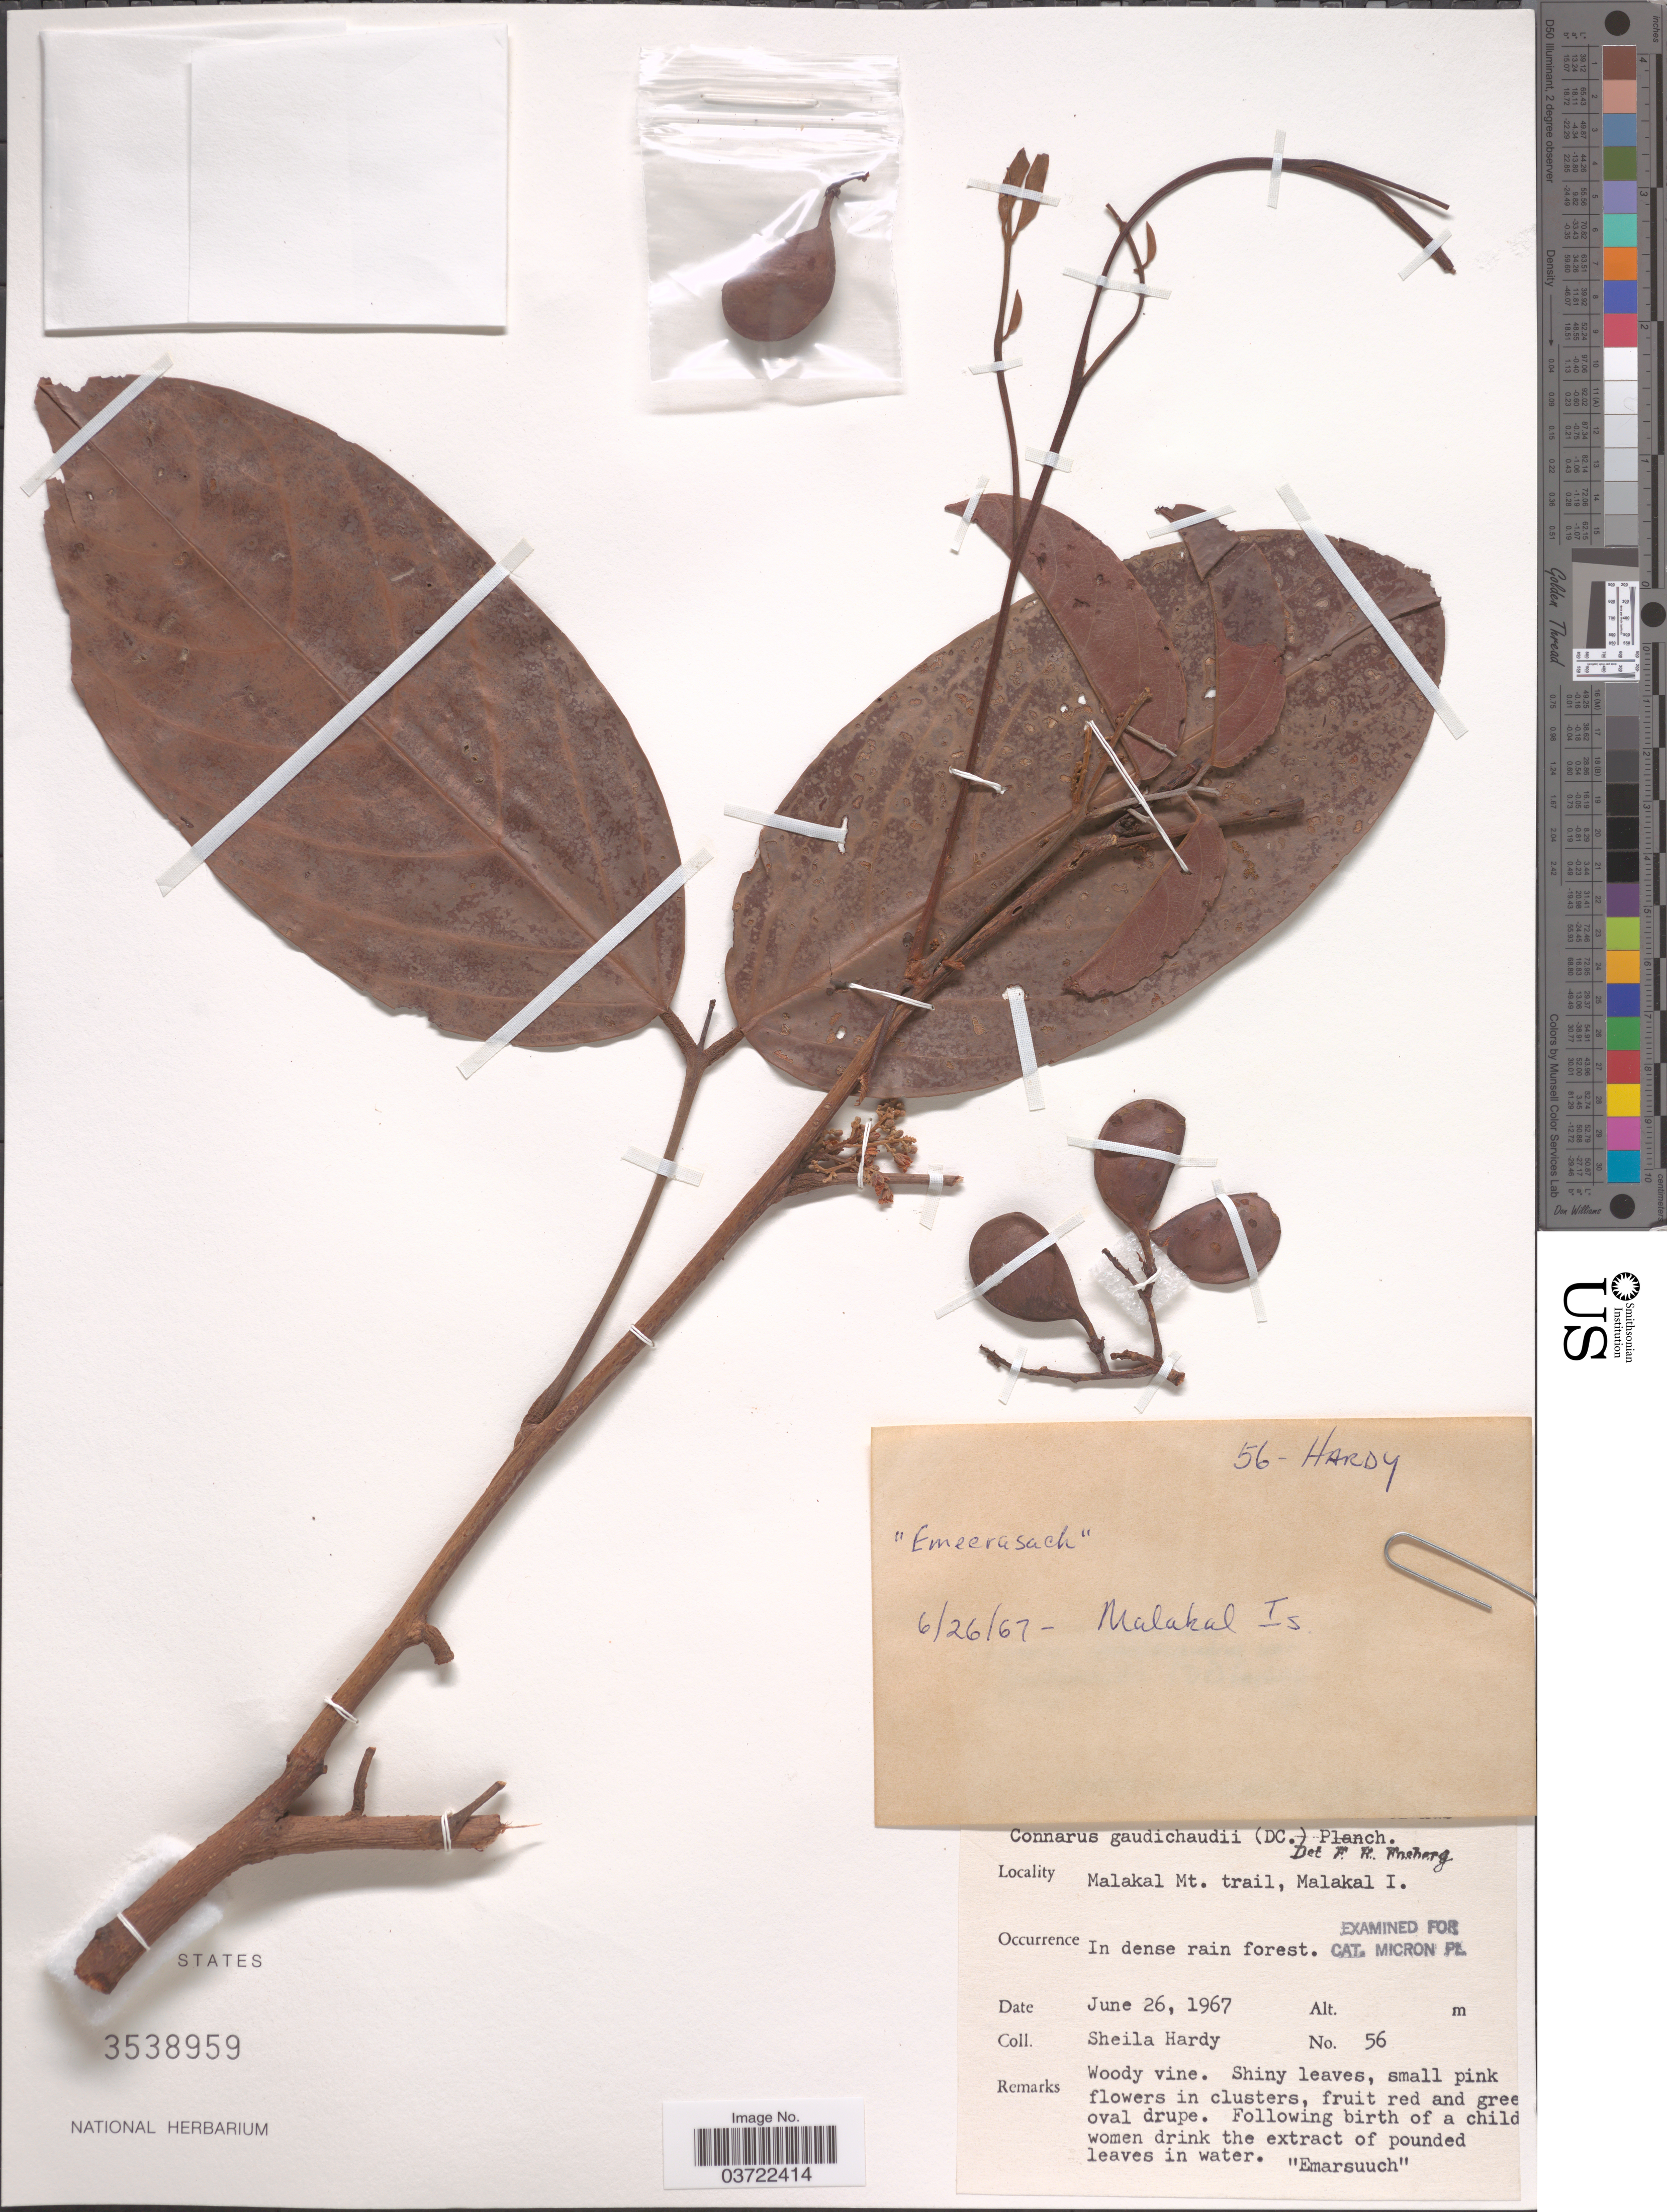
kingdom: Plantae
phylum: Tracheophyta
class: Magnoliopsida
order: Oxalidales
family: Connaraceae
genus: Connarus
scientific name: Connarus semidecandrus var. gaudichaudii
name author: (DC.) Fosberg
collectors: S. Hardy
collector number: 56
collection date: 1967-06-26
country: Palau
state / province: Koror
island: Ngemelachel [Malakal]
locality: Malakal Mt. trail, Malakal I.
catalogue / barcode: US 3538959